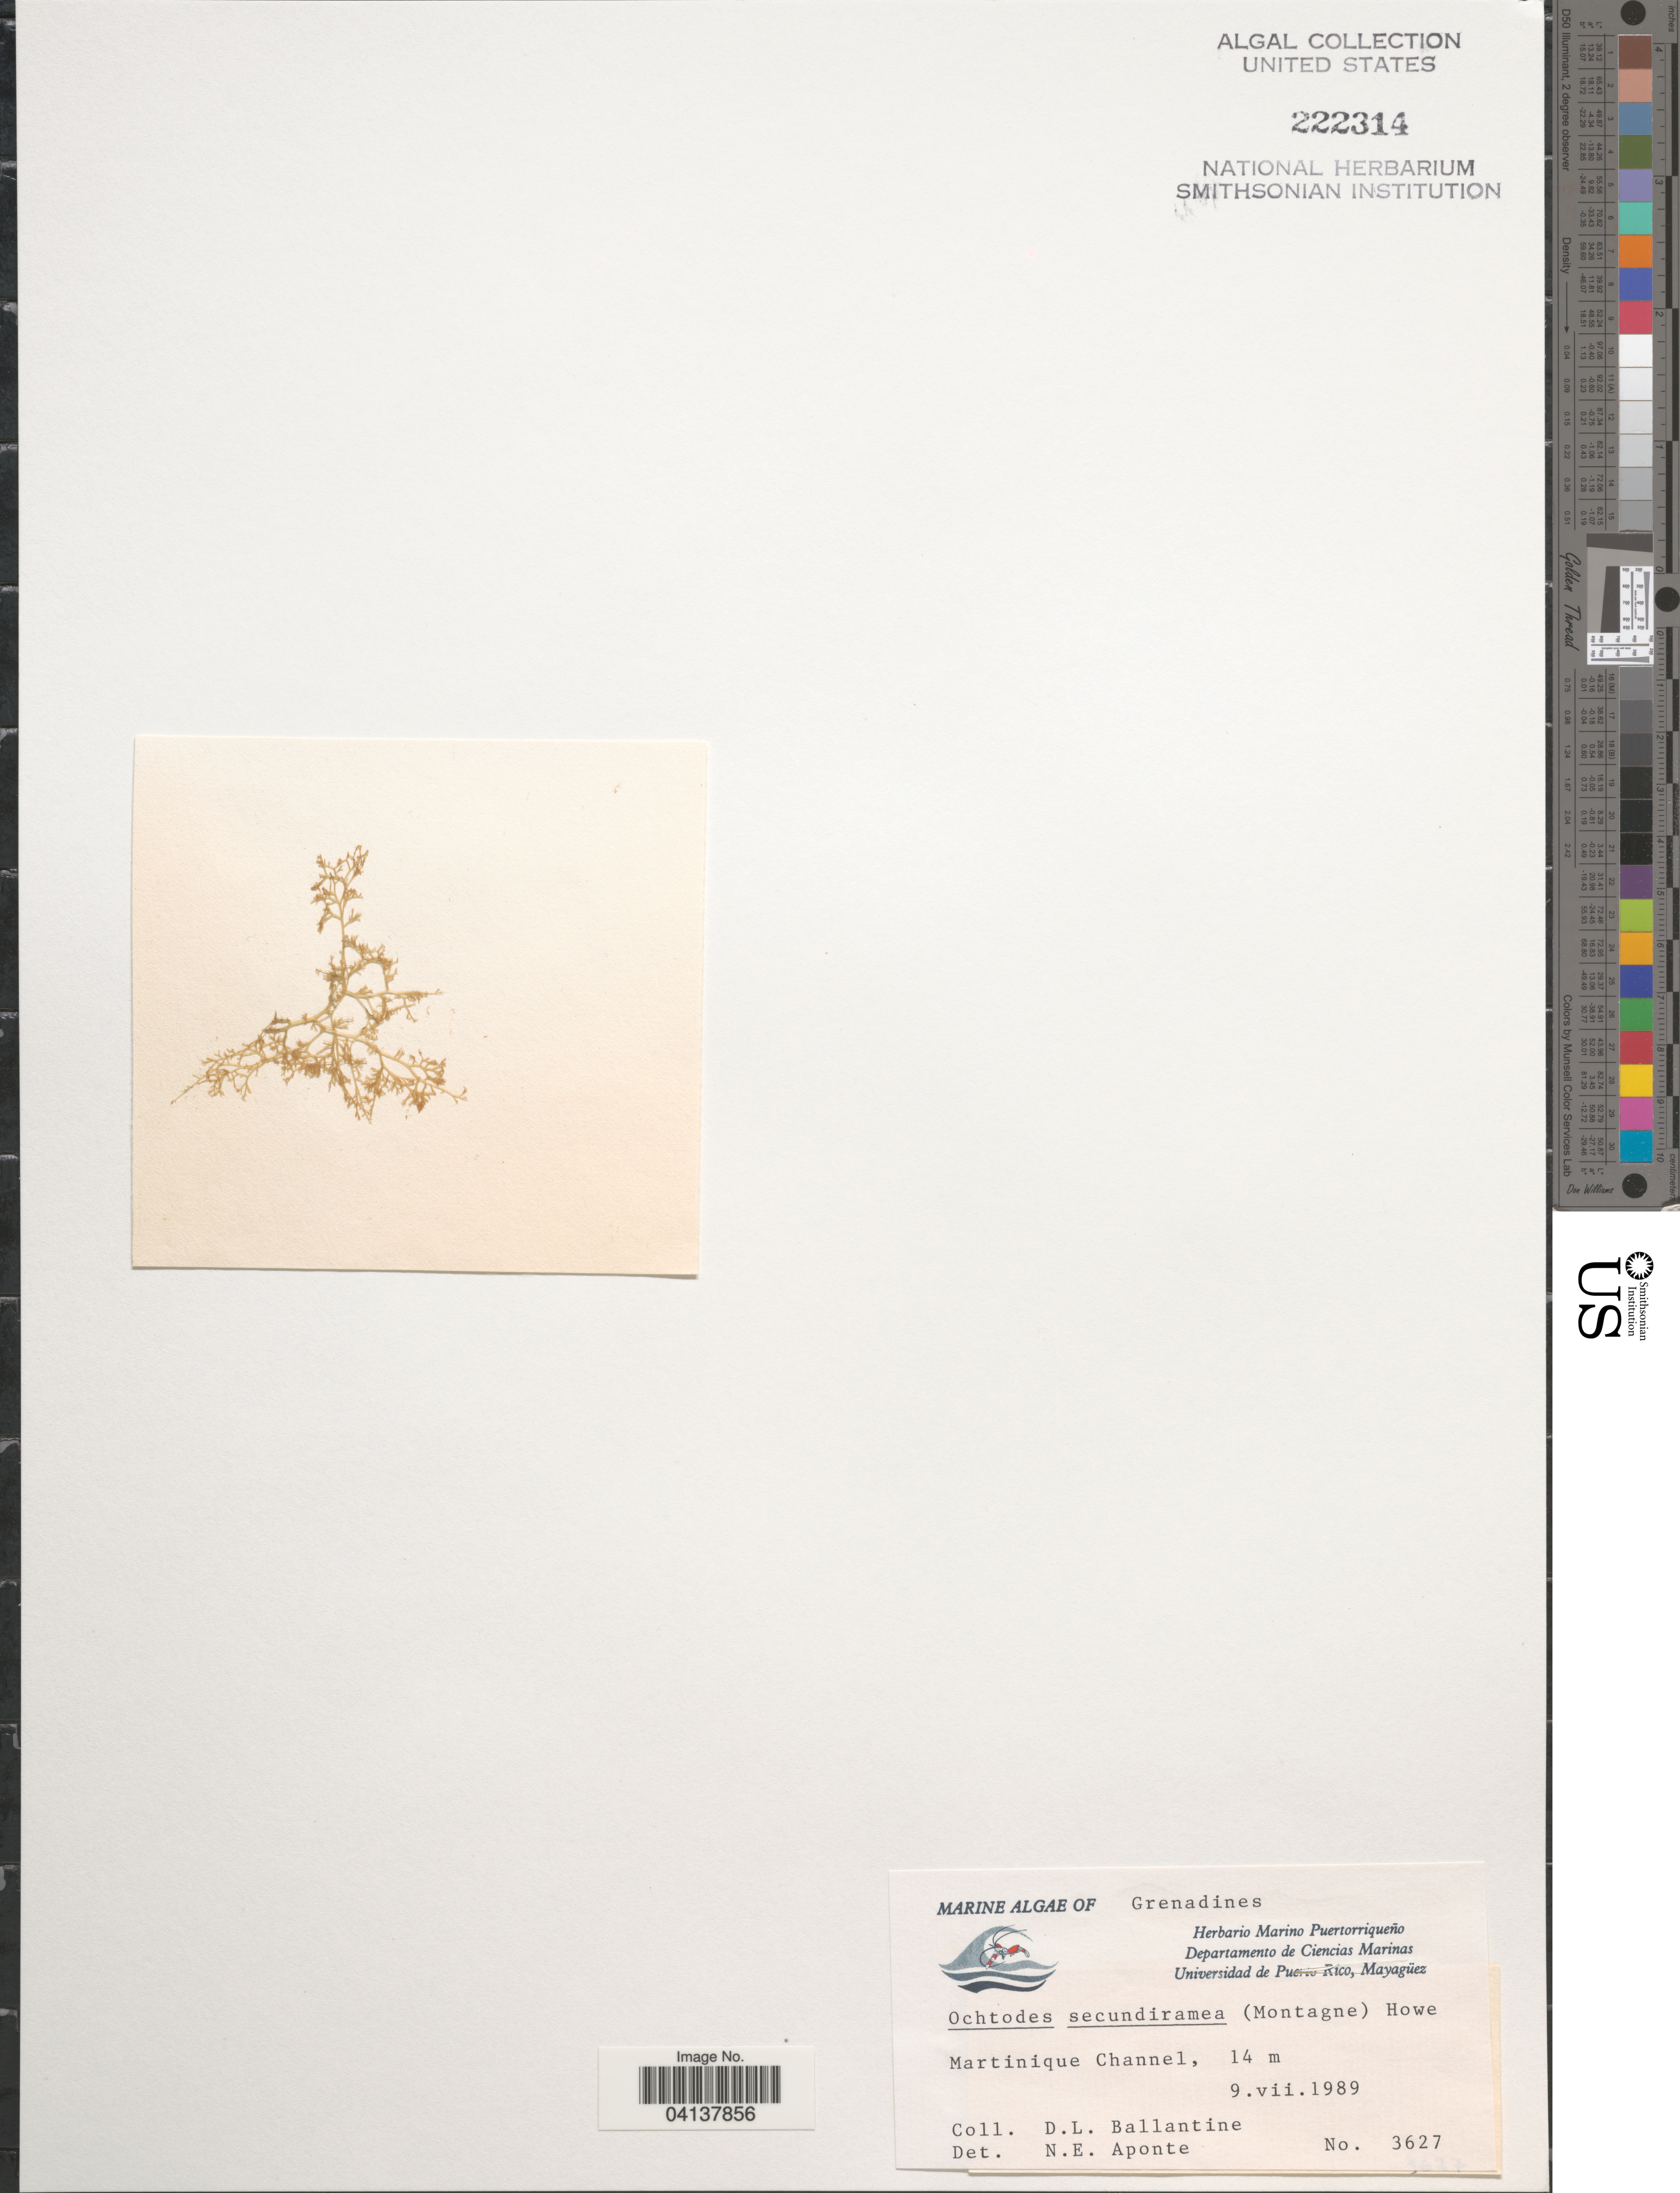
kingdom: Plantae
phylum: Rhodophyta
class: Florideophyceae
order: Gigartinales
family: Rhizophyllidaceae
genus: Ochtodes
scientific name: Ochtodes secundiramea, ined.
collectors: D.L. Ballantine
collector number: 3627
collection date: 1989-07-09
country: St. Vincent - Grenadines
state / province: Grenadines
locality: Martinique Channel.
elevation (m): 14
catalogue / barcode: US 222314